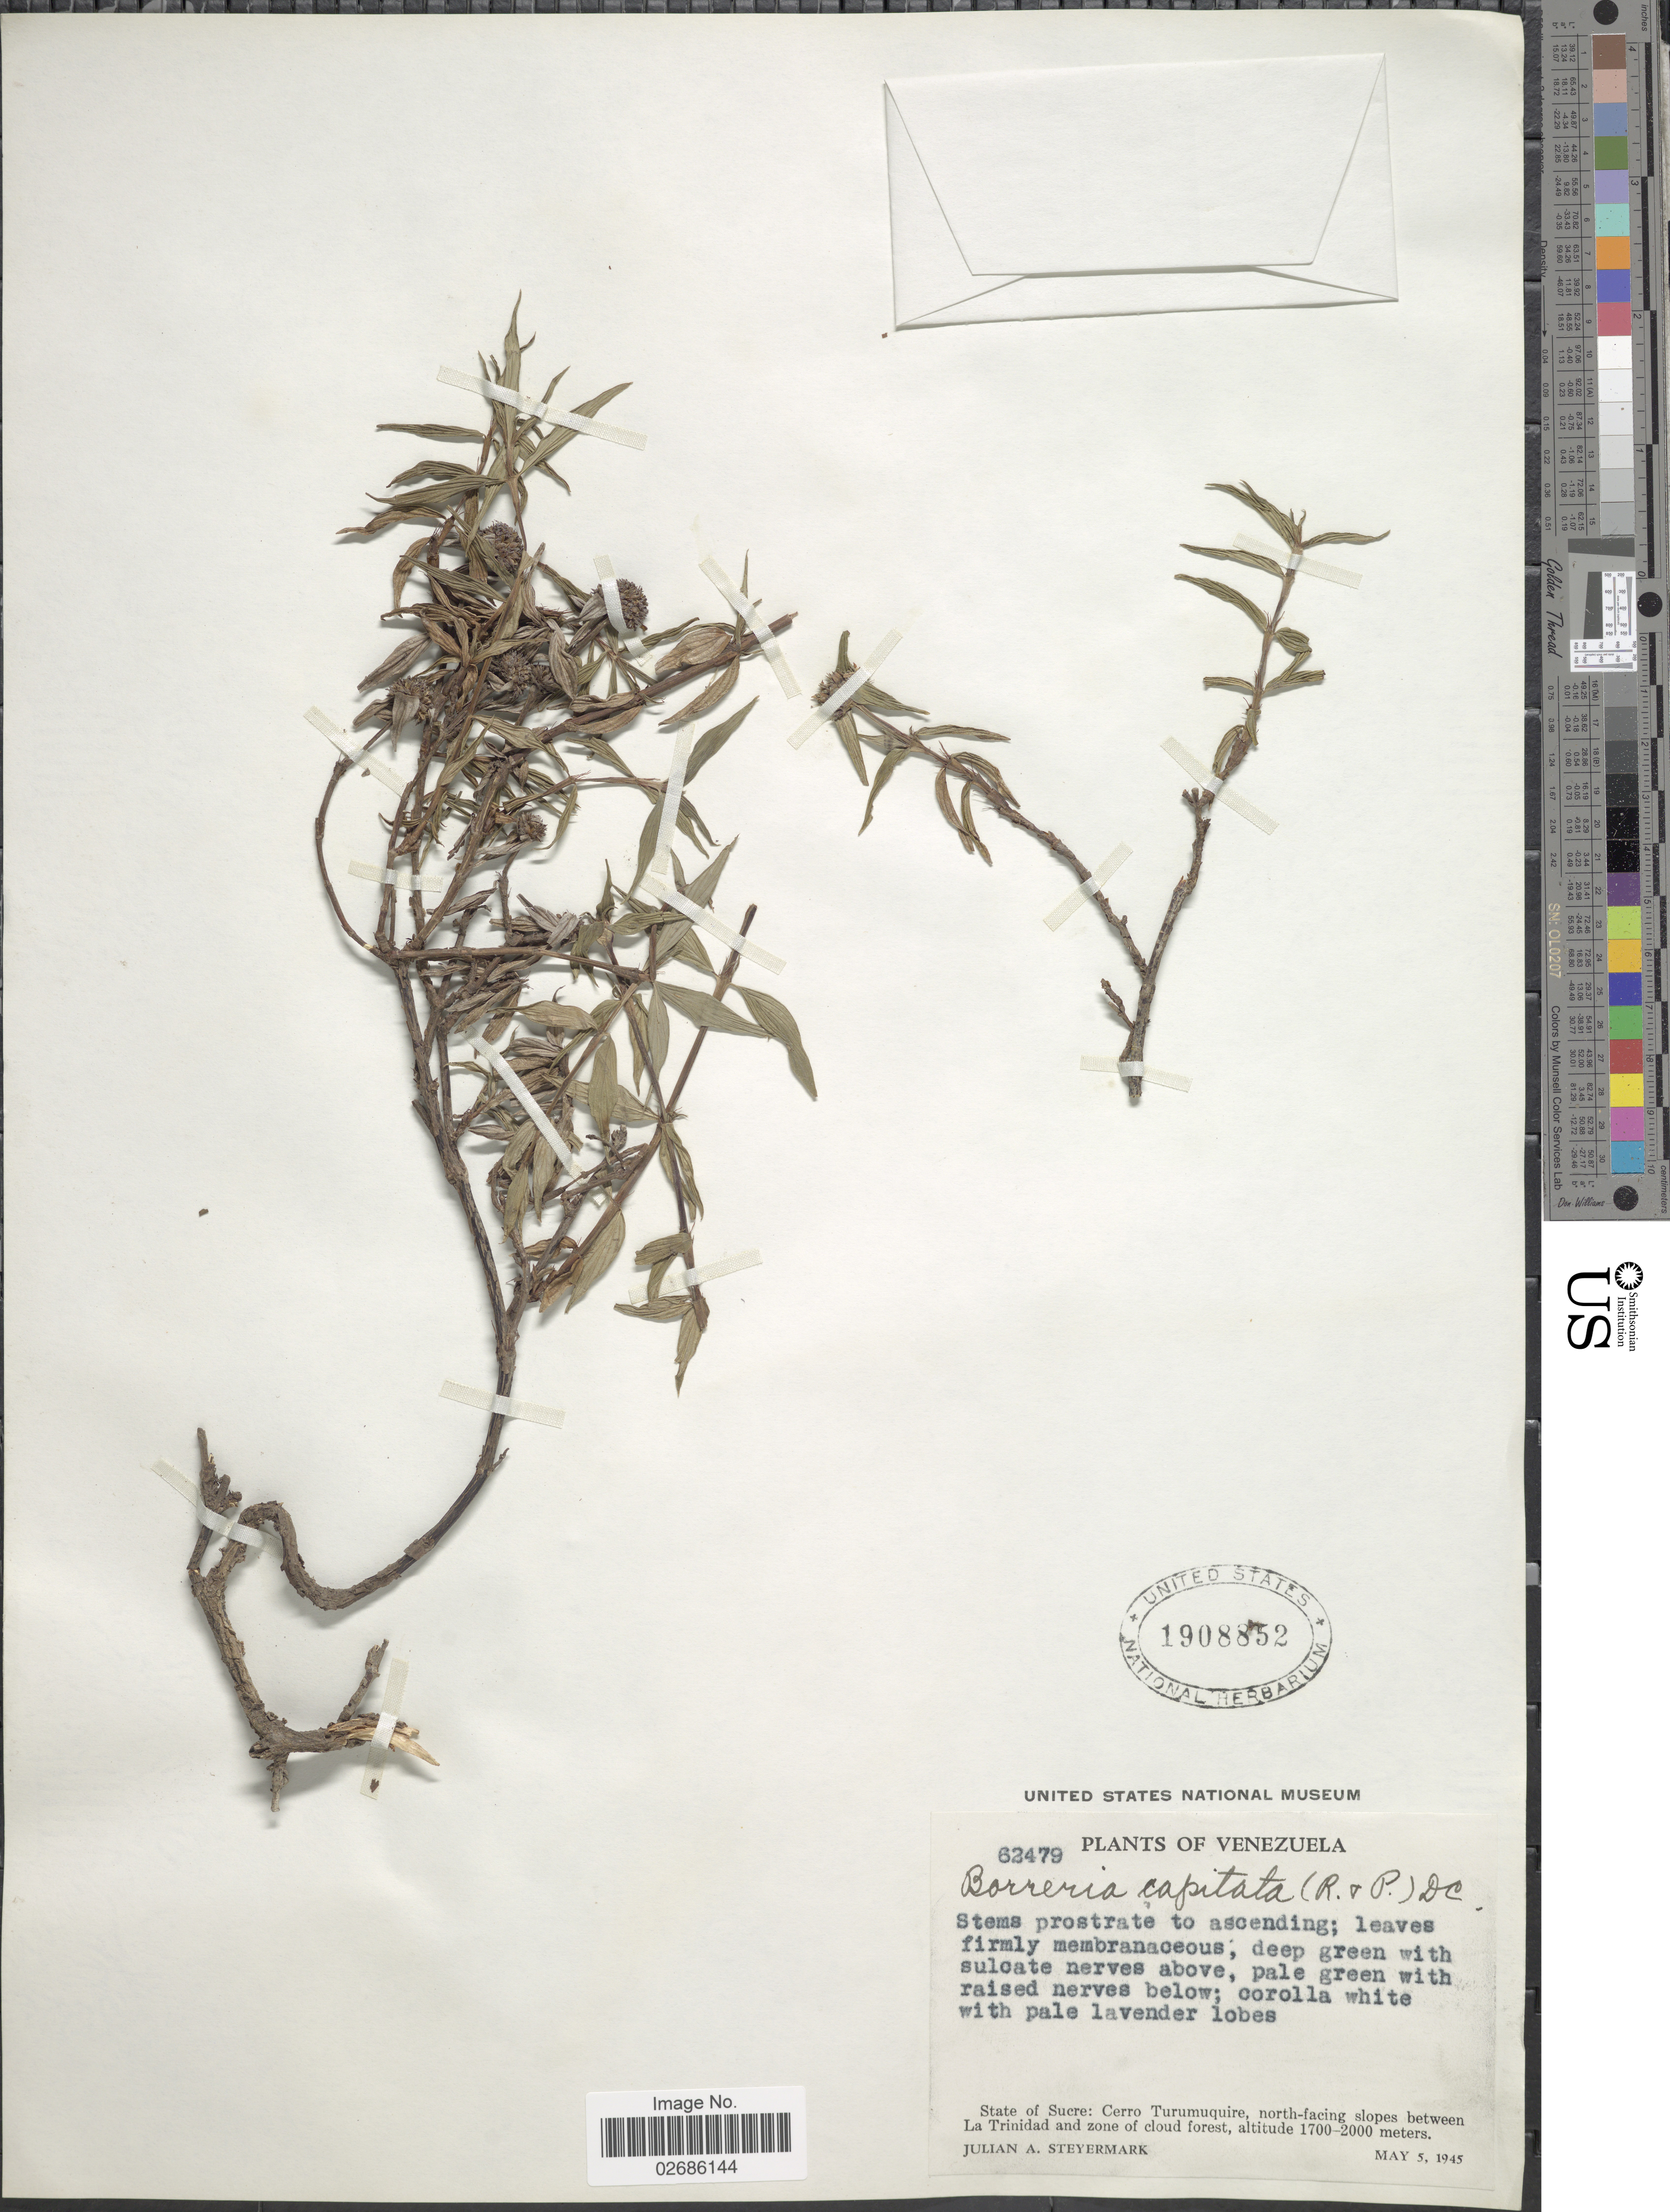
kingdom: Plantae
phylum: Tracheophyta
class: Magnoliopsida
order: Gentianales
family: Rubiaceae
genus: Borreria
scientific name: Borreria capitata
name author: (Ruiz & Pav.) DC.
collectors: J. Steyermark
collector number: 62479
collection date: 1945-05-05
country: Venezuela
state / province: Sucre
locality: Cerro Turumuquire, north-facing slopes between La Trinidad and zone of cloud forest.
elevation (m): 1700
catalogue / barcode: US 1908852